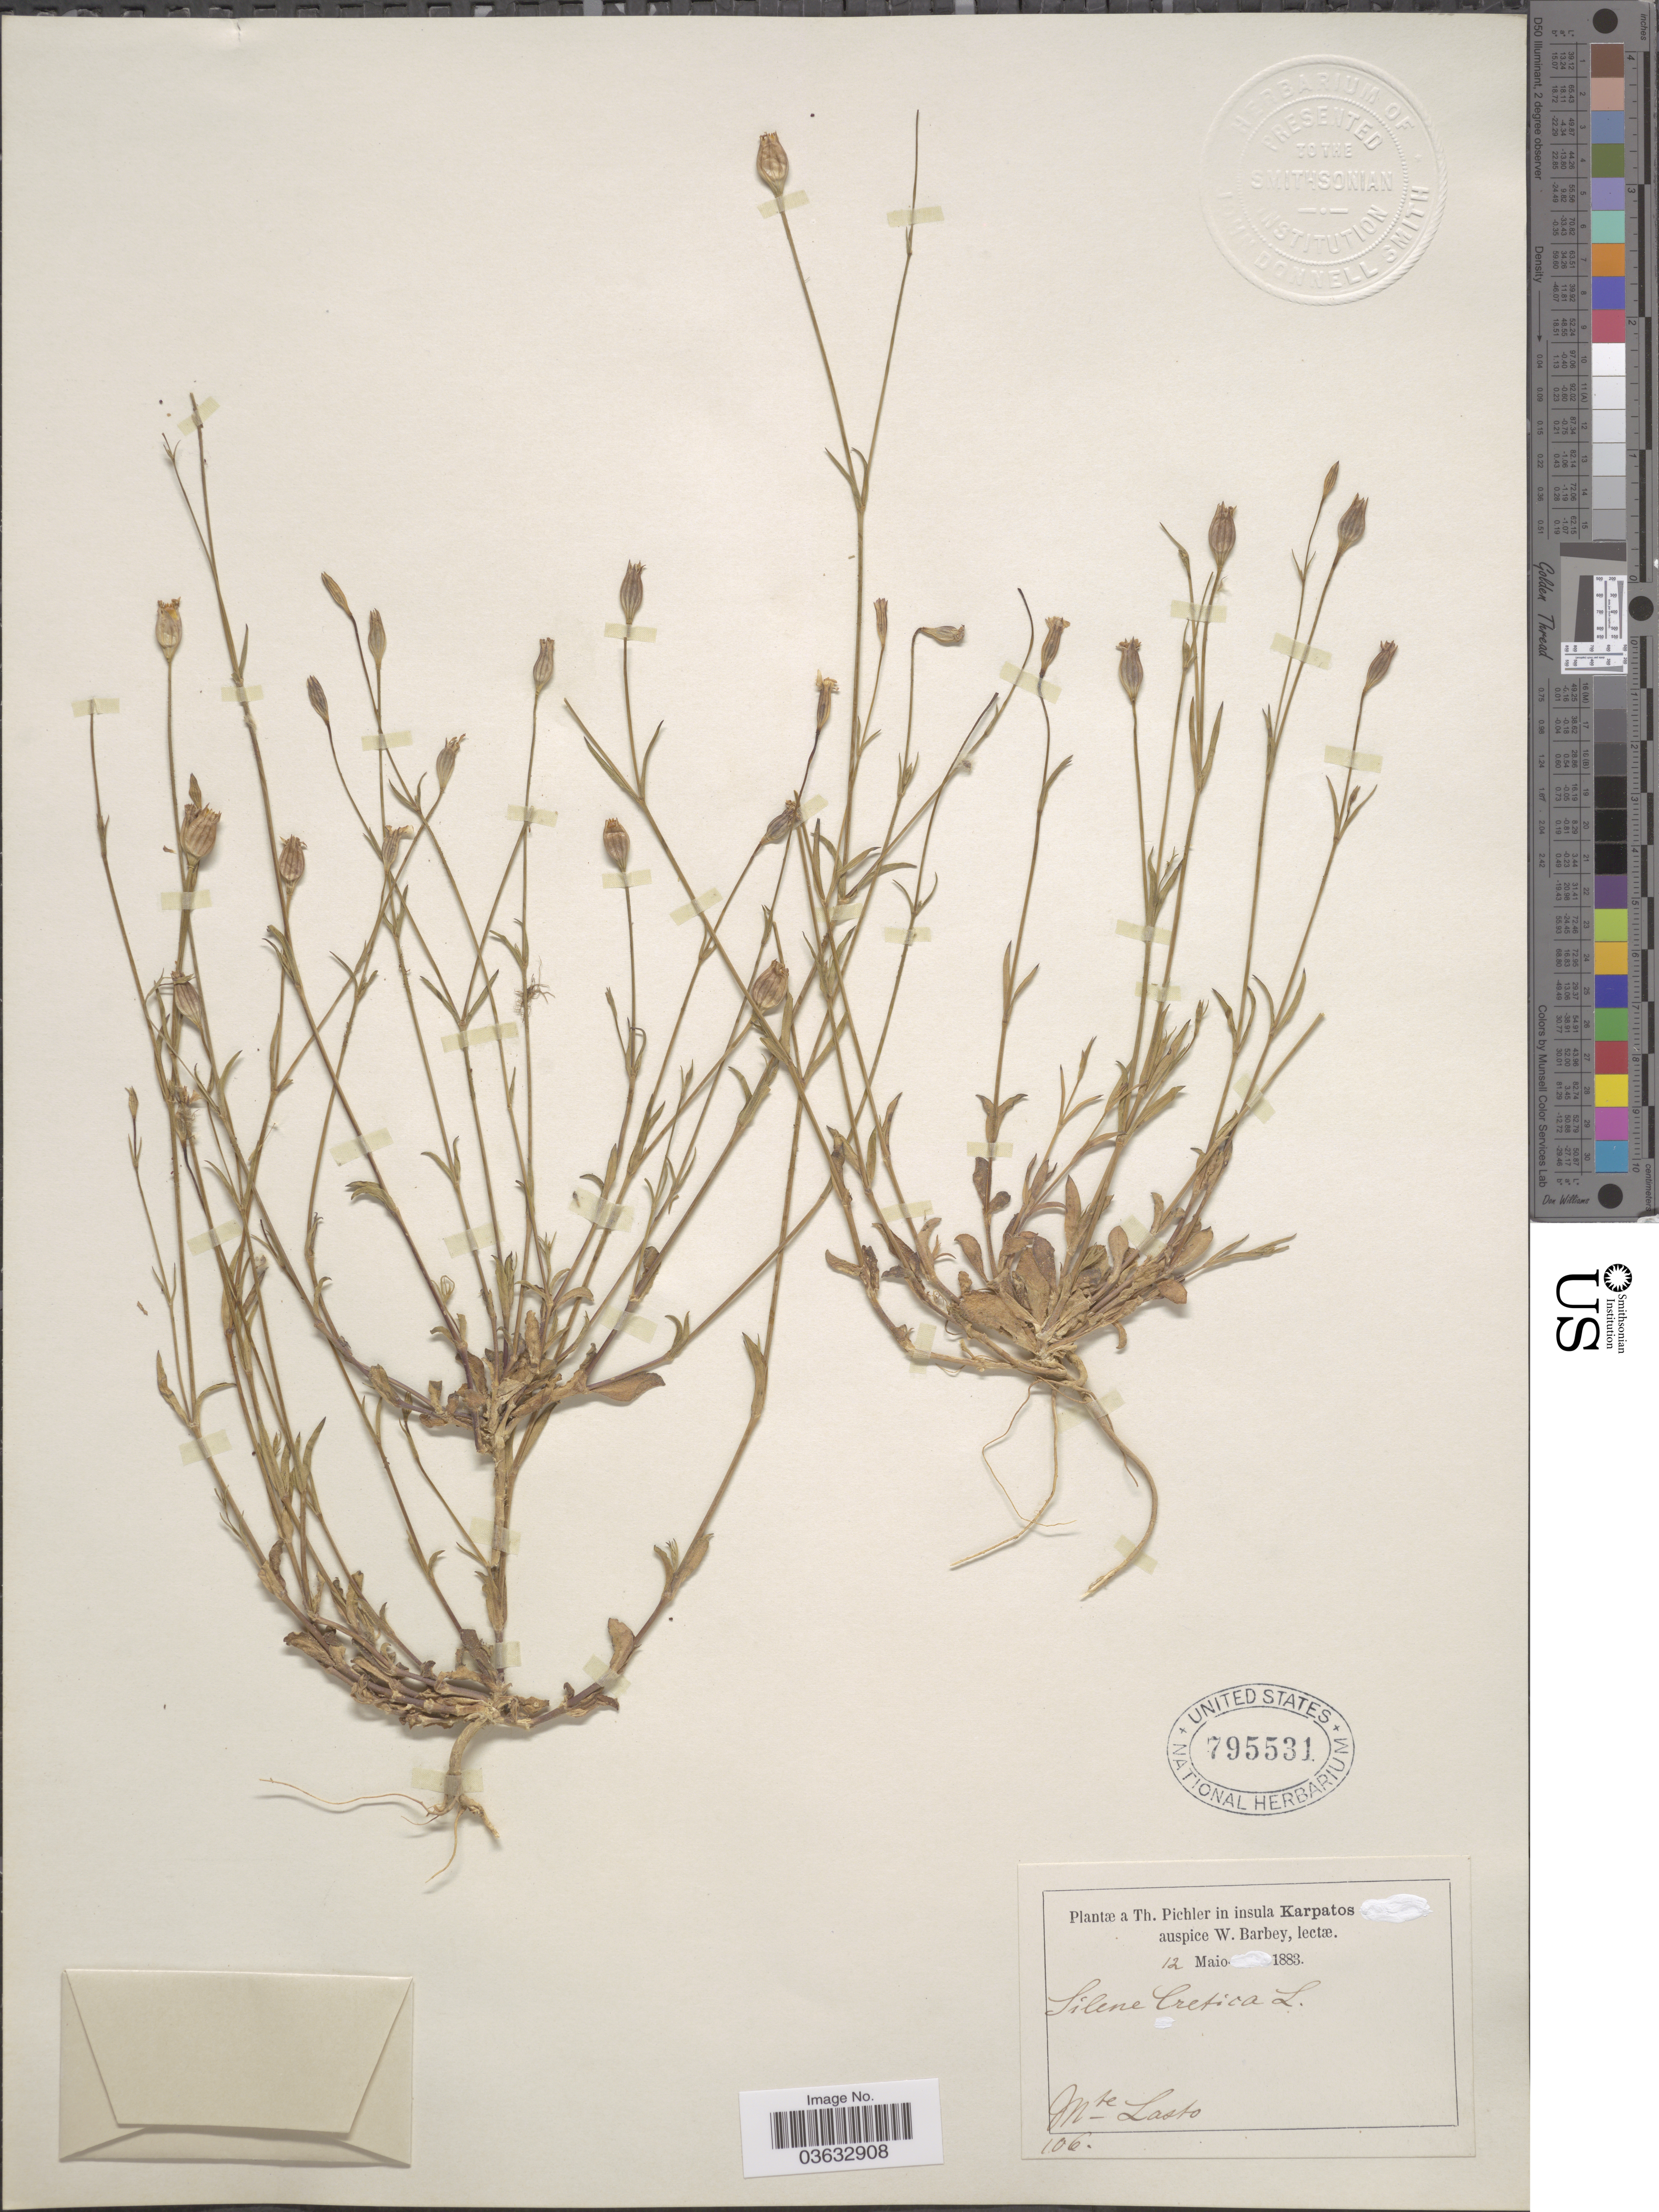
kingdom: Plantae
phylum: Tracheophyta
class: Magnoliopsida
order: Caryophyllales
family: Caryophyllaceae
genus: Silene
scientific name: Silene cretica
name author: L.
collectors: T. Pichler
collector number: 106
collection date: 1883-05-12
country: Greece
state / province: South Aegean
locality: In insula Karpatos. Mte Lasto.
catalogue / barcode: US 795531